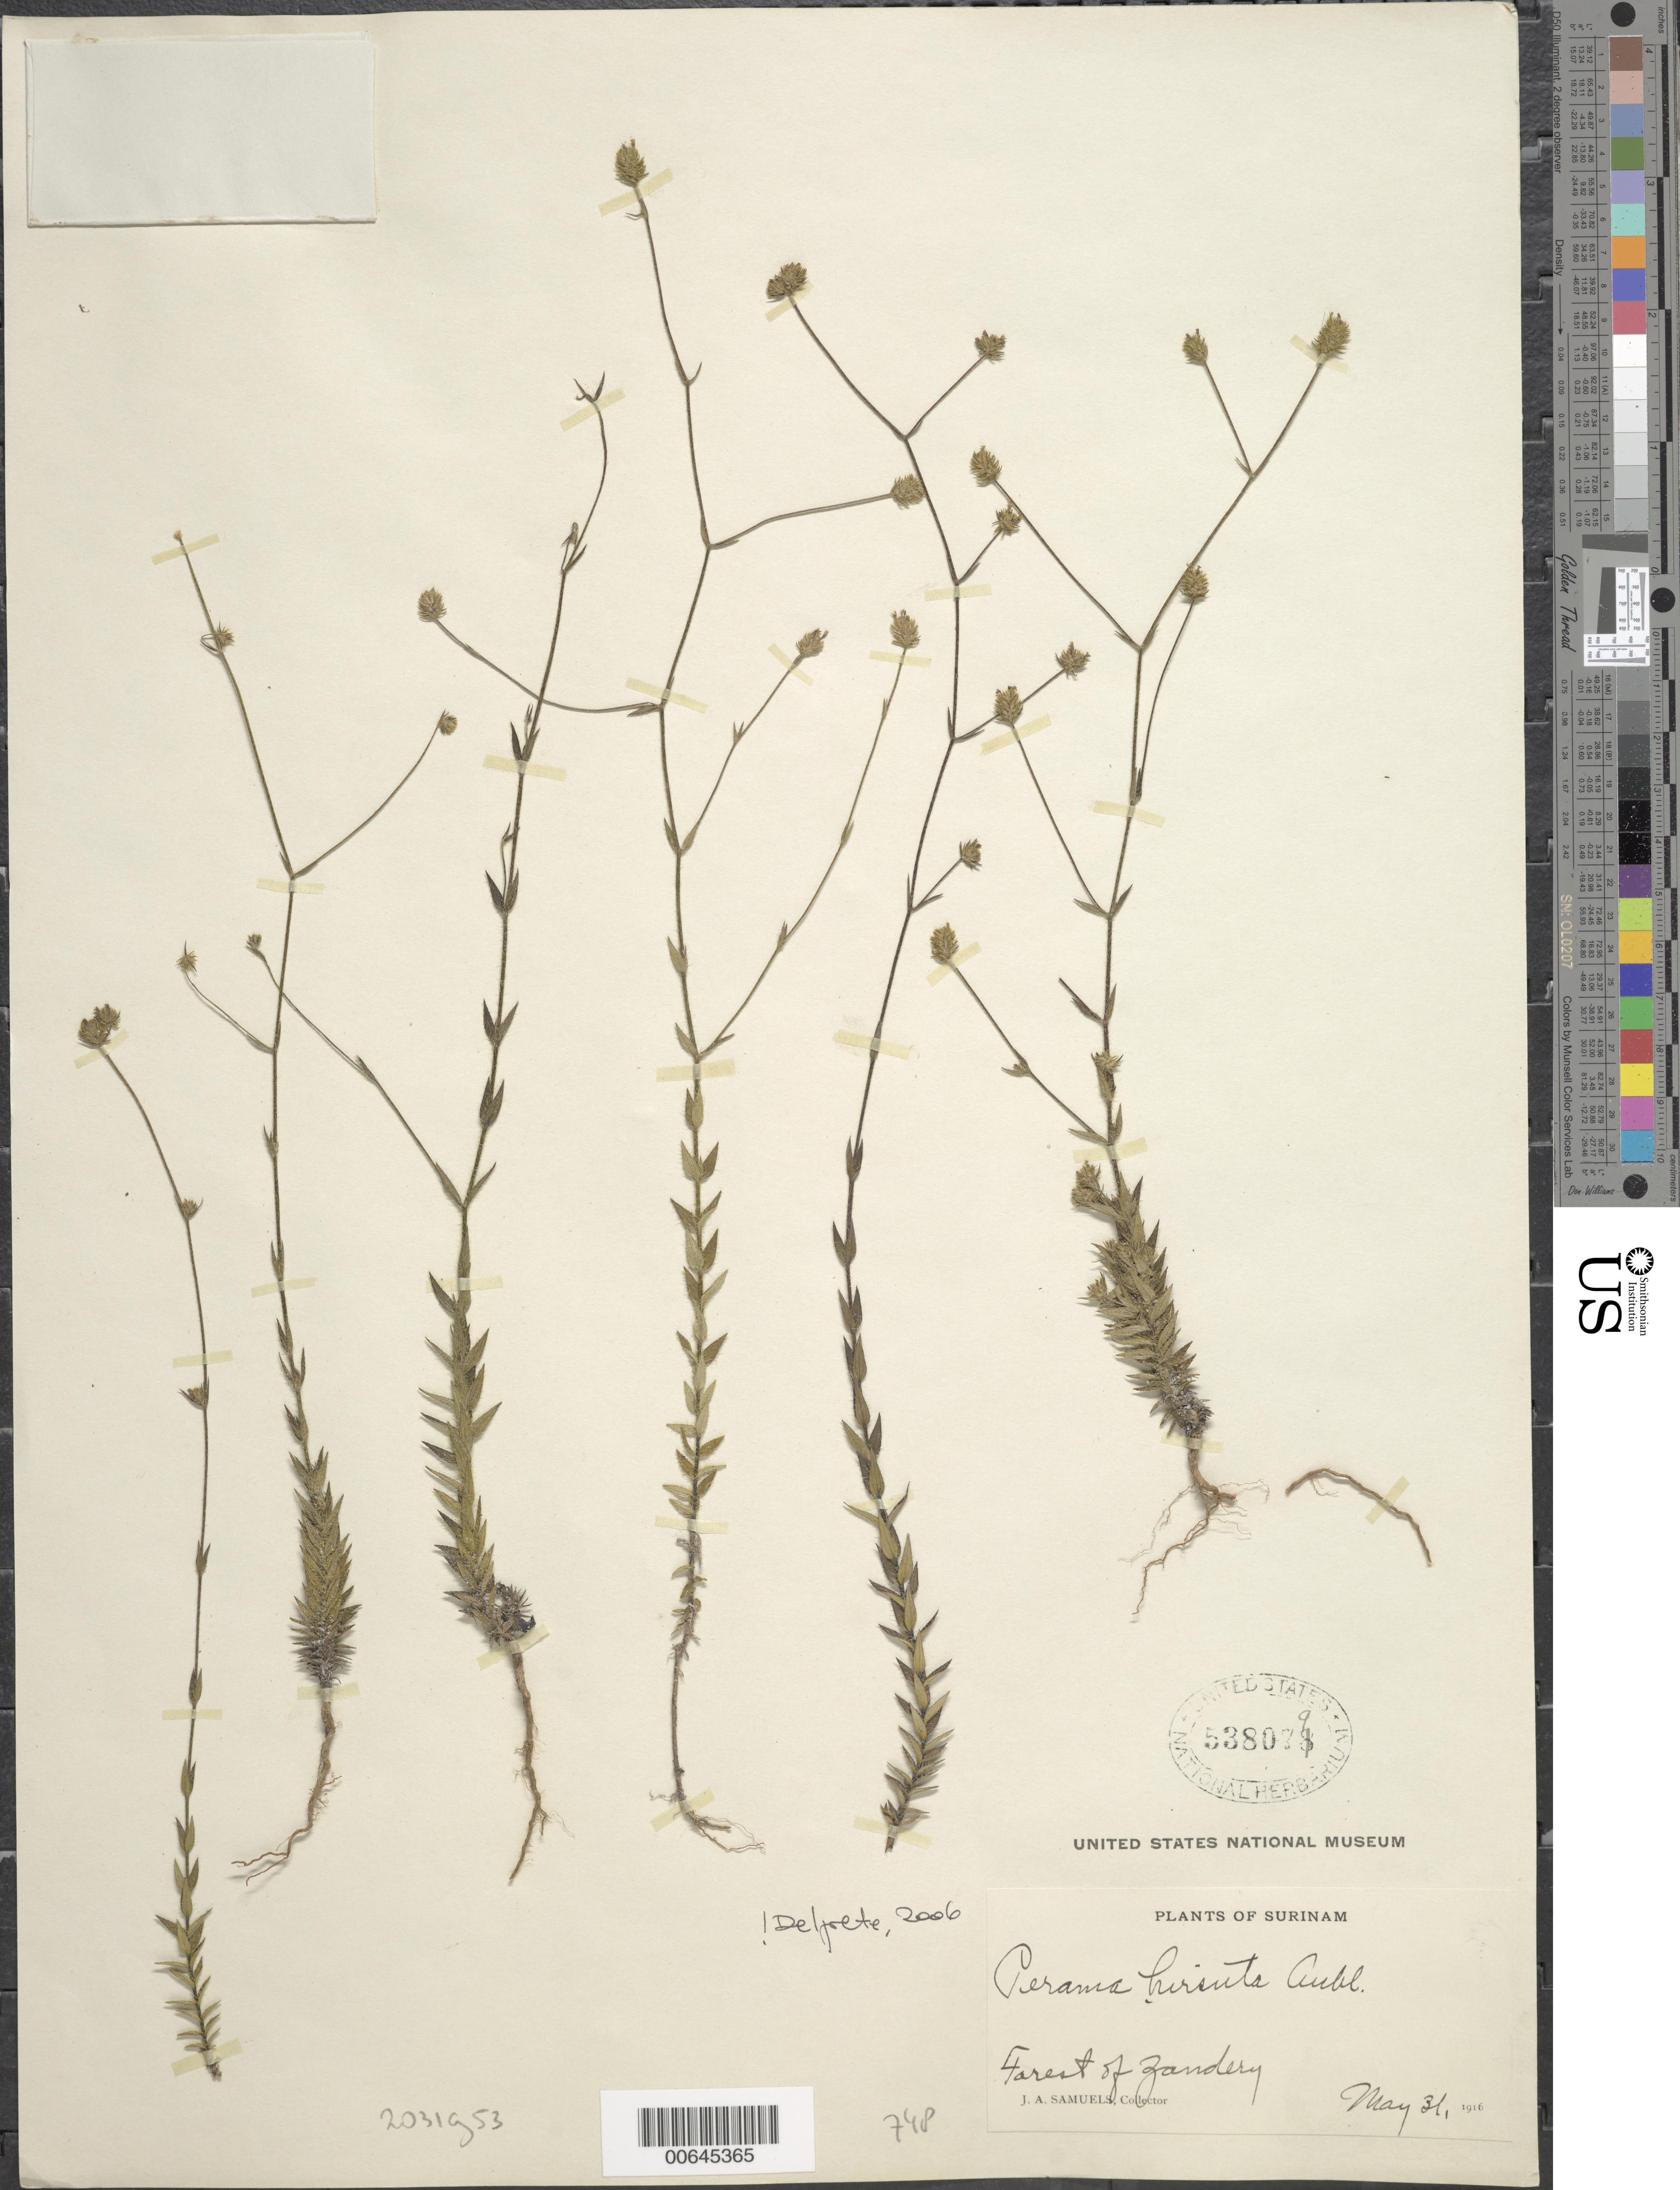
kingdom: Plantae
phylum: Tracheophyta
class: Magnoliopsida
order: Gentianales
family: Rubiaceae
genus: Perama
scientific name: Perama hirsuta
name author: Aubl.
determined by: Delprete, P. G., Herb. de Guyane Cay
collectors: J. A. Samuels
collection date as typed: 31-May-16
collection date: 1916-05-31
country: Suriname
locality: Zanderij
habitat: Forest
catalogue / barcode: US 538079